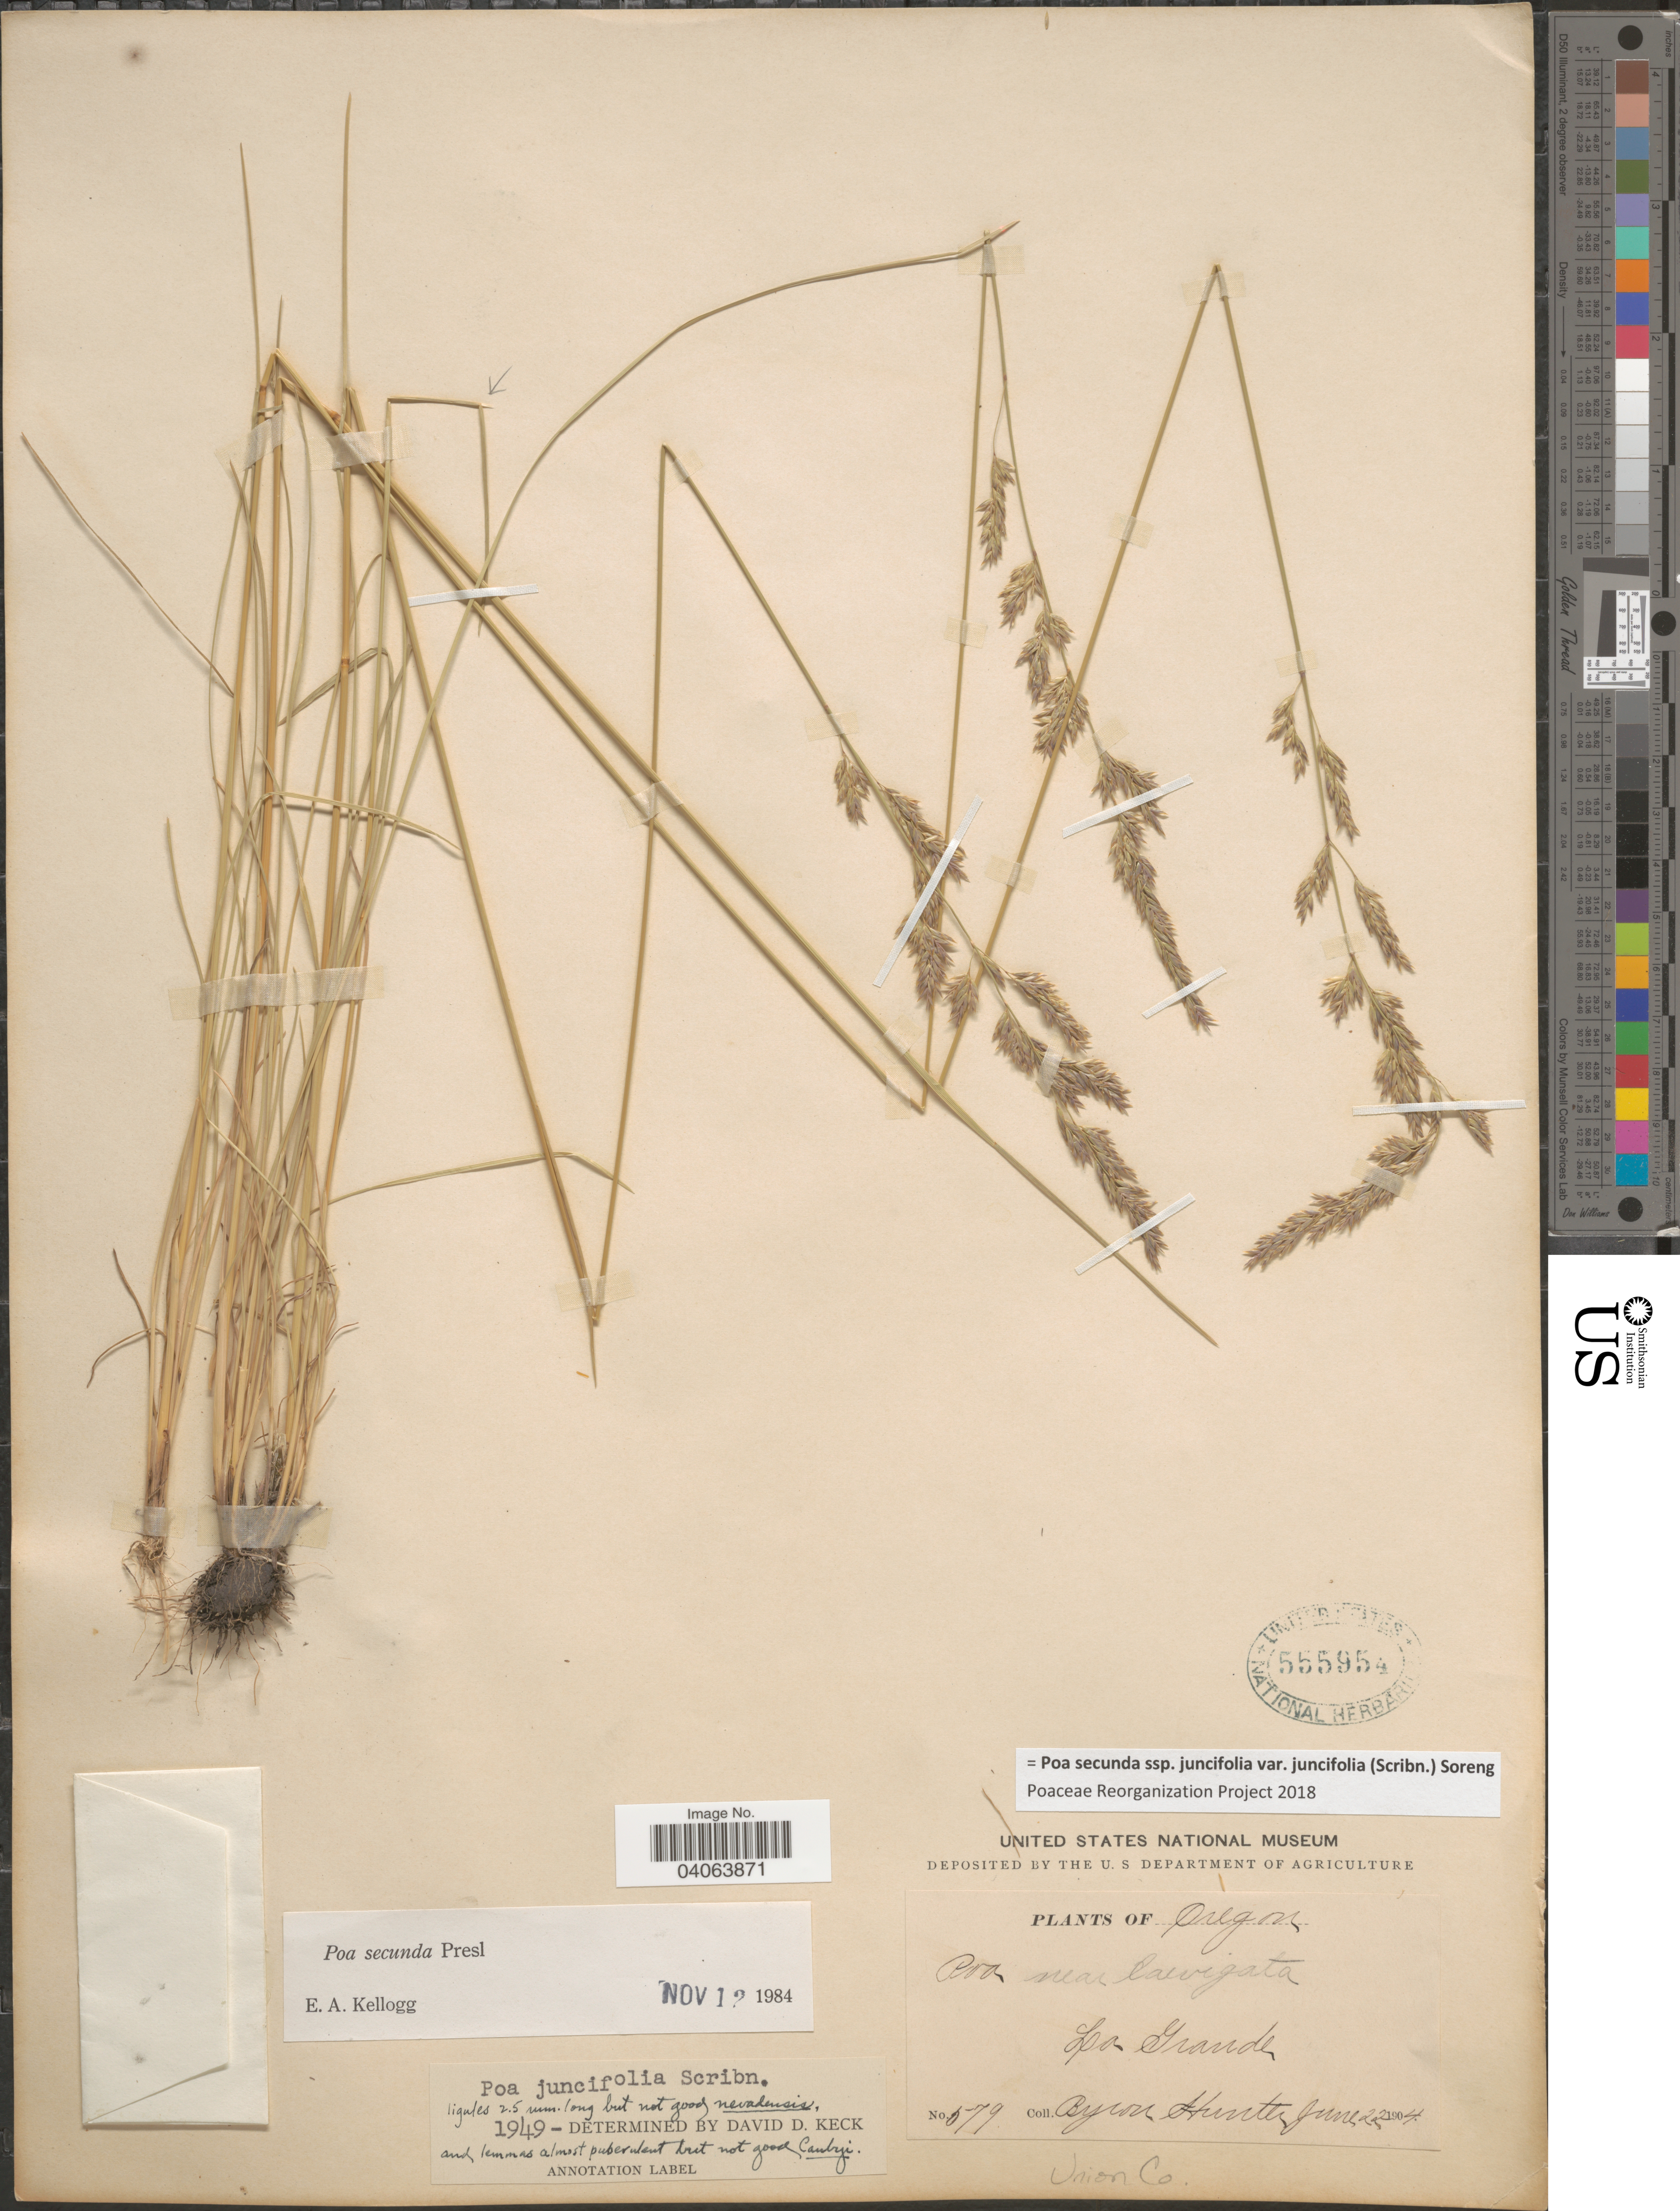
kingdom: Plantae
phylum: Tracheophyta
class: Liliopsida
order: Poales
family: Poaceae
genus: Poa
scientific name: Poa secunda subsp. juncifolia var. juncifolia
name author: (Scribn.) Soreng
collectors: B. Hunter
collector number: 579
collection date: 1904-06-22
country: United States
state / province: Oregon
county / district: Union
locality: La Grande. Union Co.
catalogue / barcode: US 555954